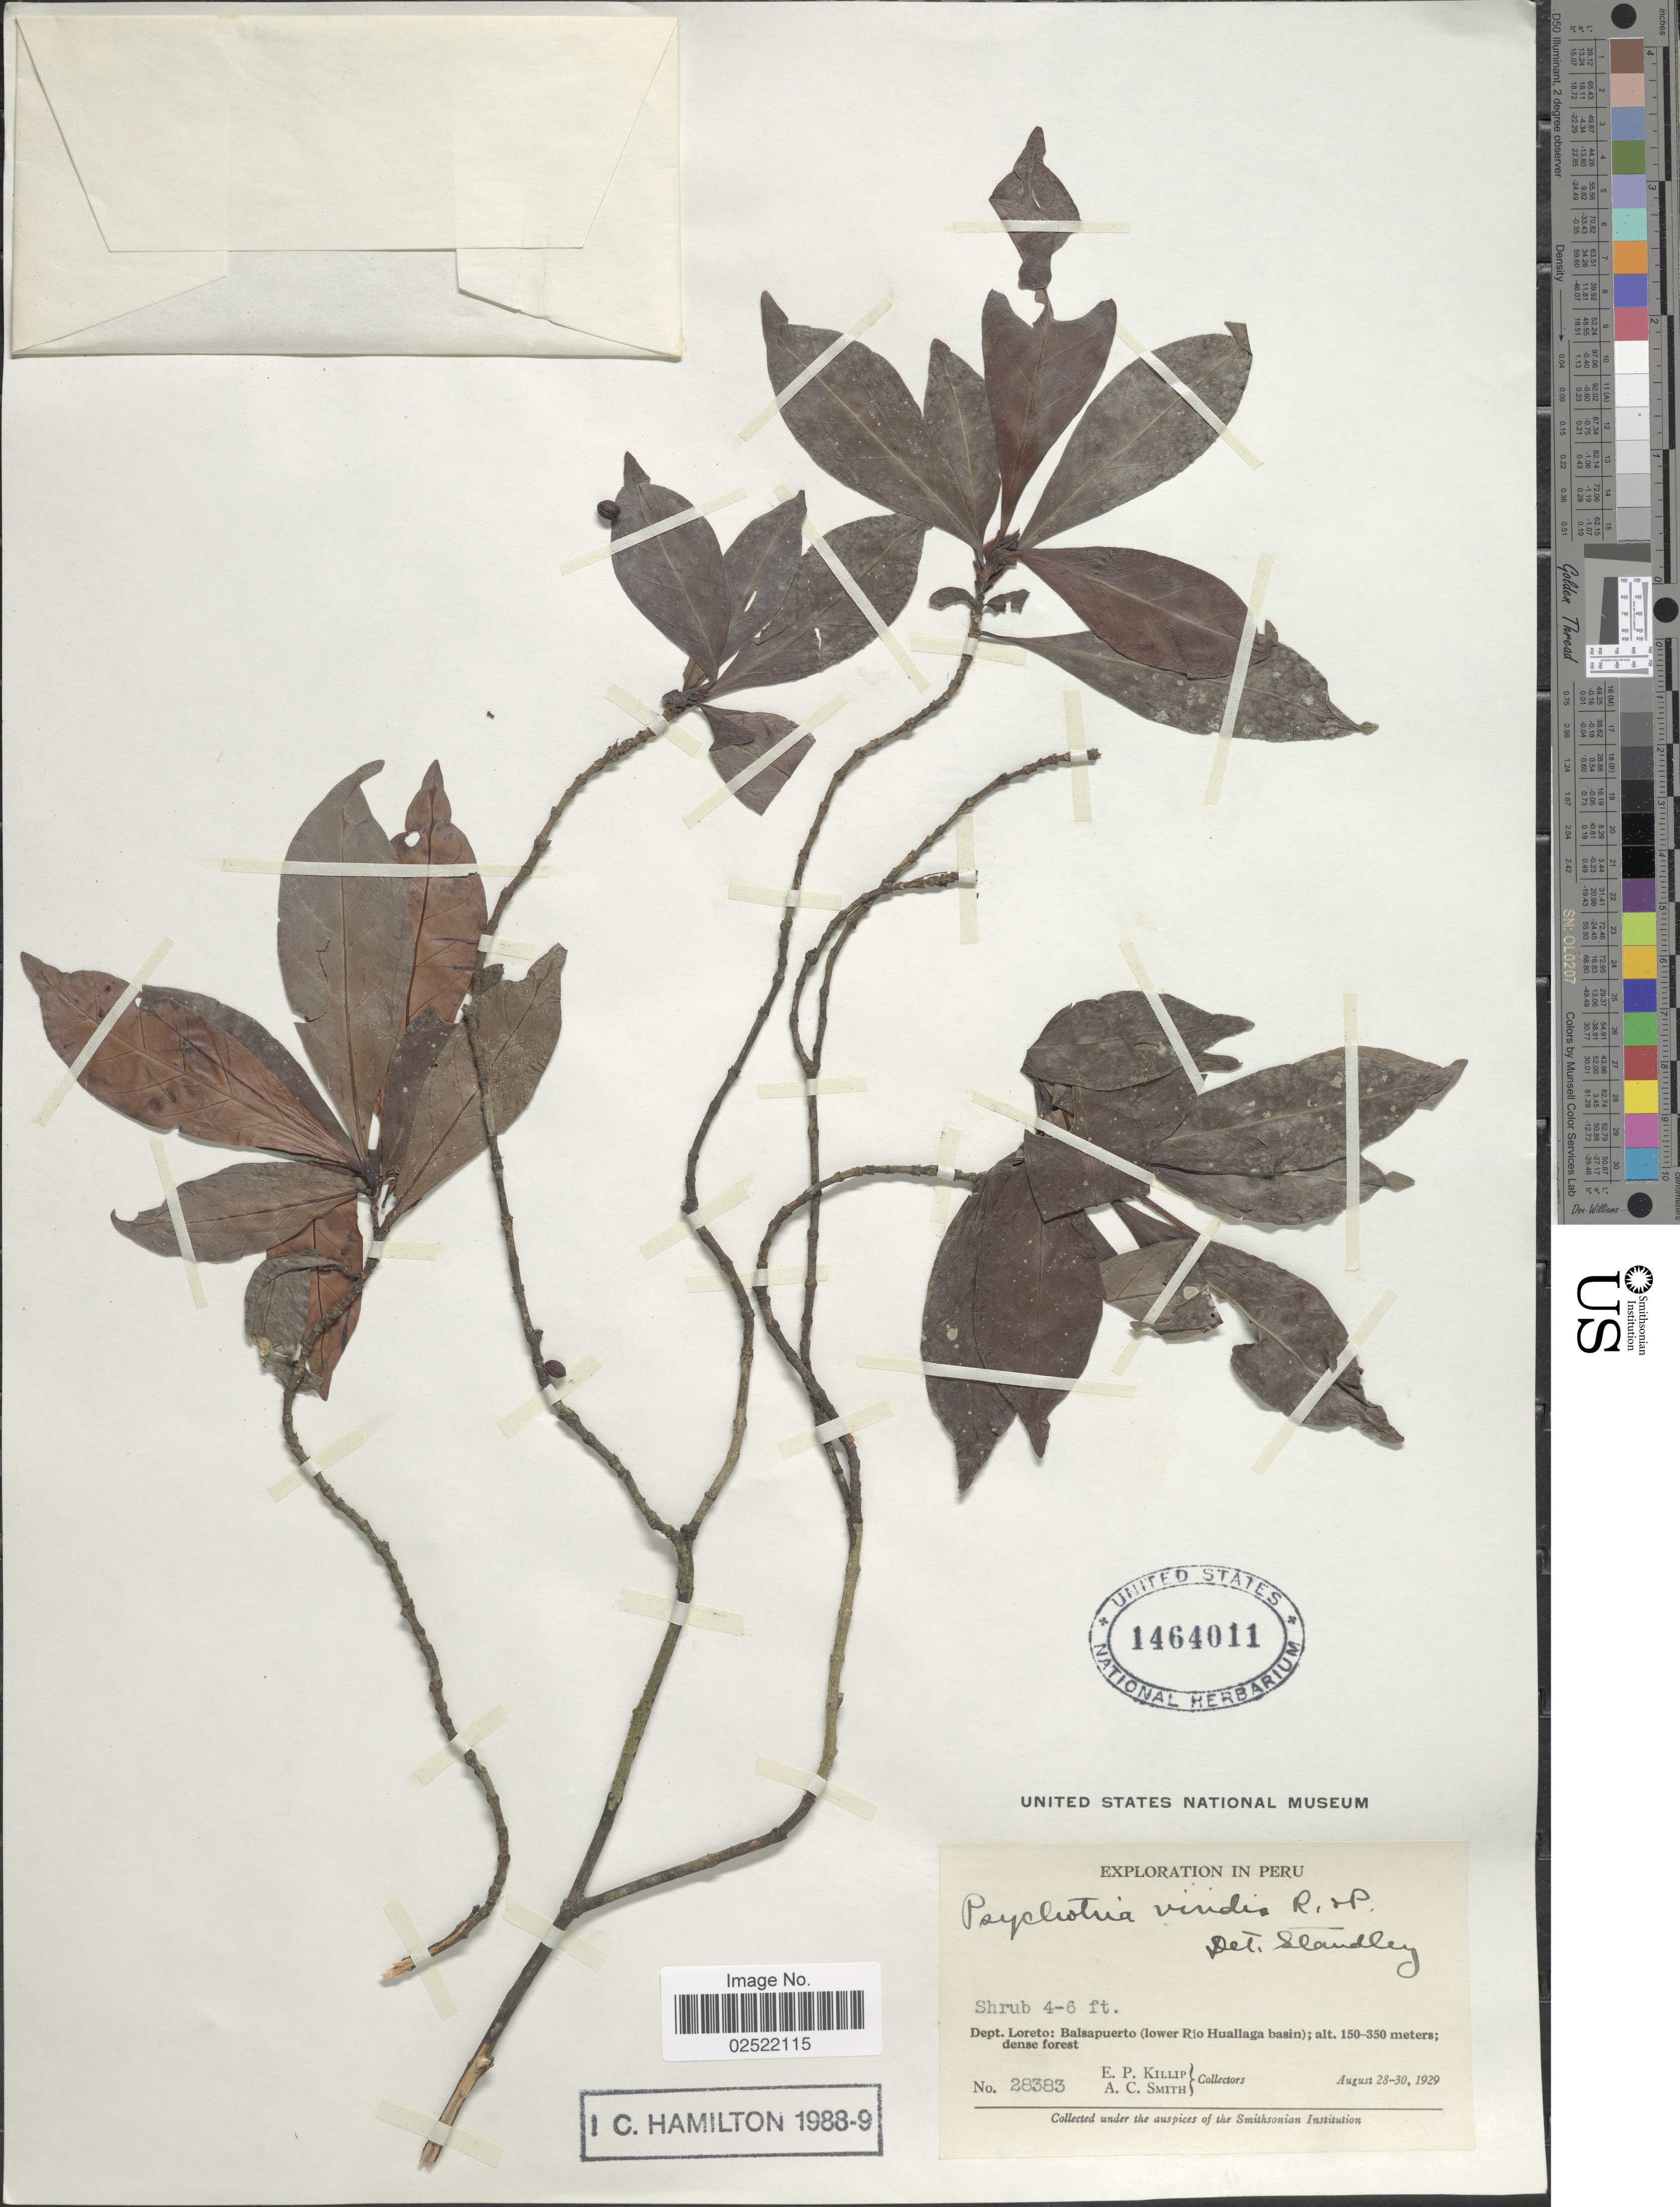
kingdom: Plantae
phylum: Tracheophyta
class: Magnoliopsida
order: Gentianales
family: Rubiaceae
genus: Psychotria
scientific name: Psychotria viridis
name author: Ruiz & Pav.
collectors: E. P. Killip & A. C. Smith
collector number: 28383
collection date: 1929-08-28/1929-08-30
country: Peru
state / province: Loreto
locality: Dept. Loreto: Balsapuerto (lower Rio Huallaga basin)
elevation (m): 150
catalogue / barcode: US 1464011